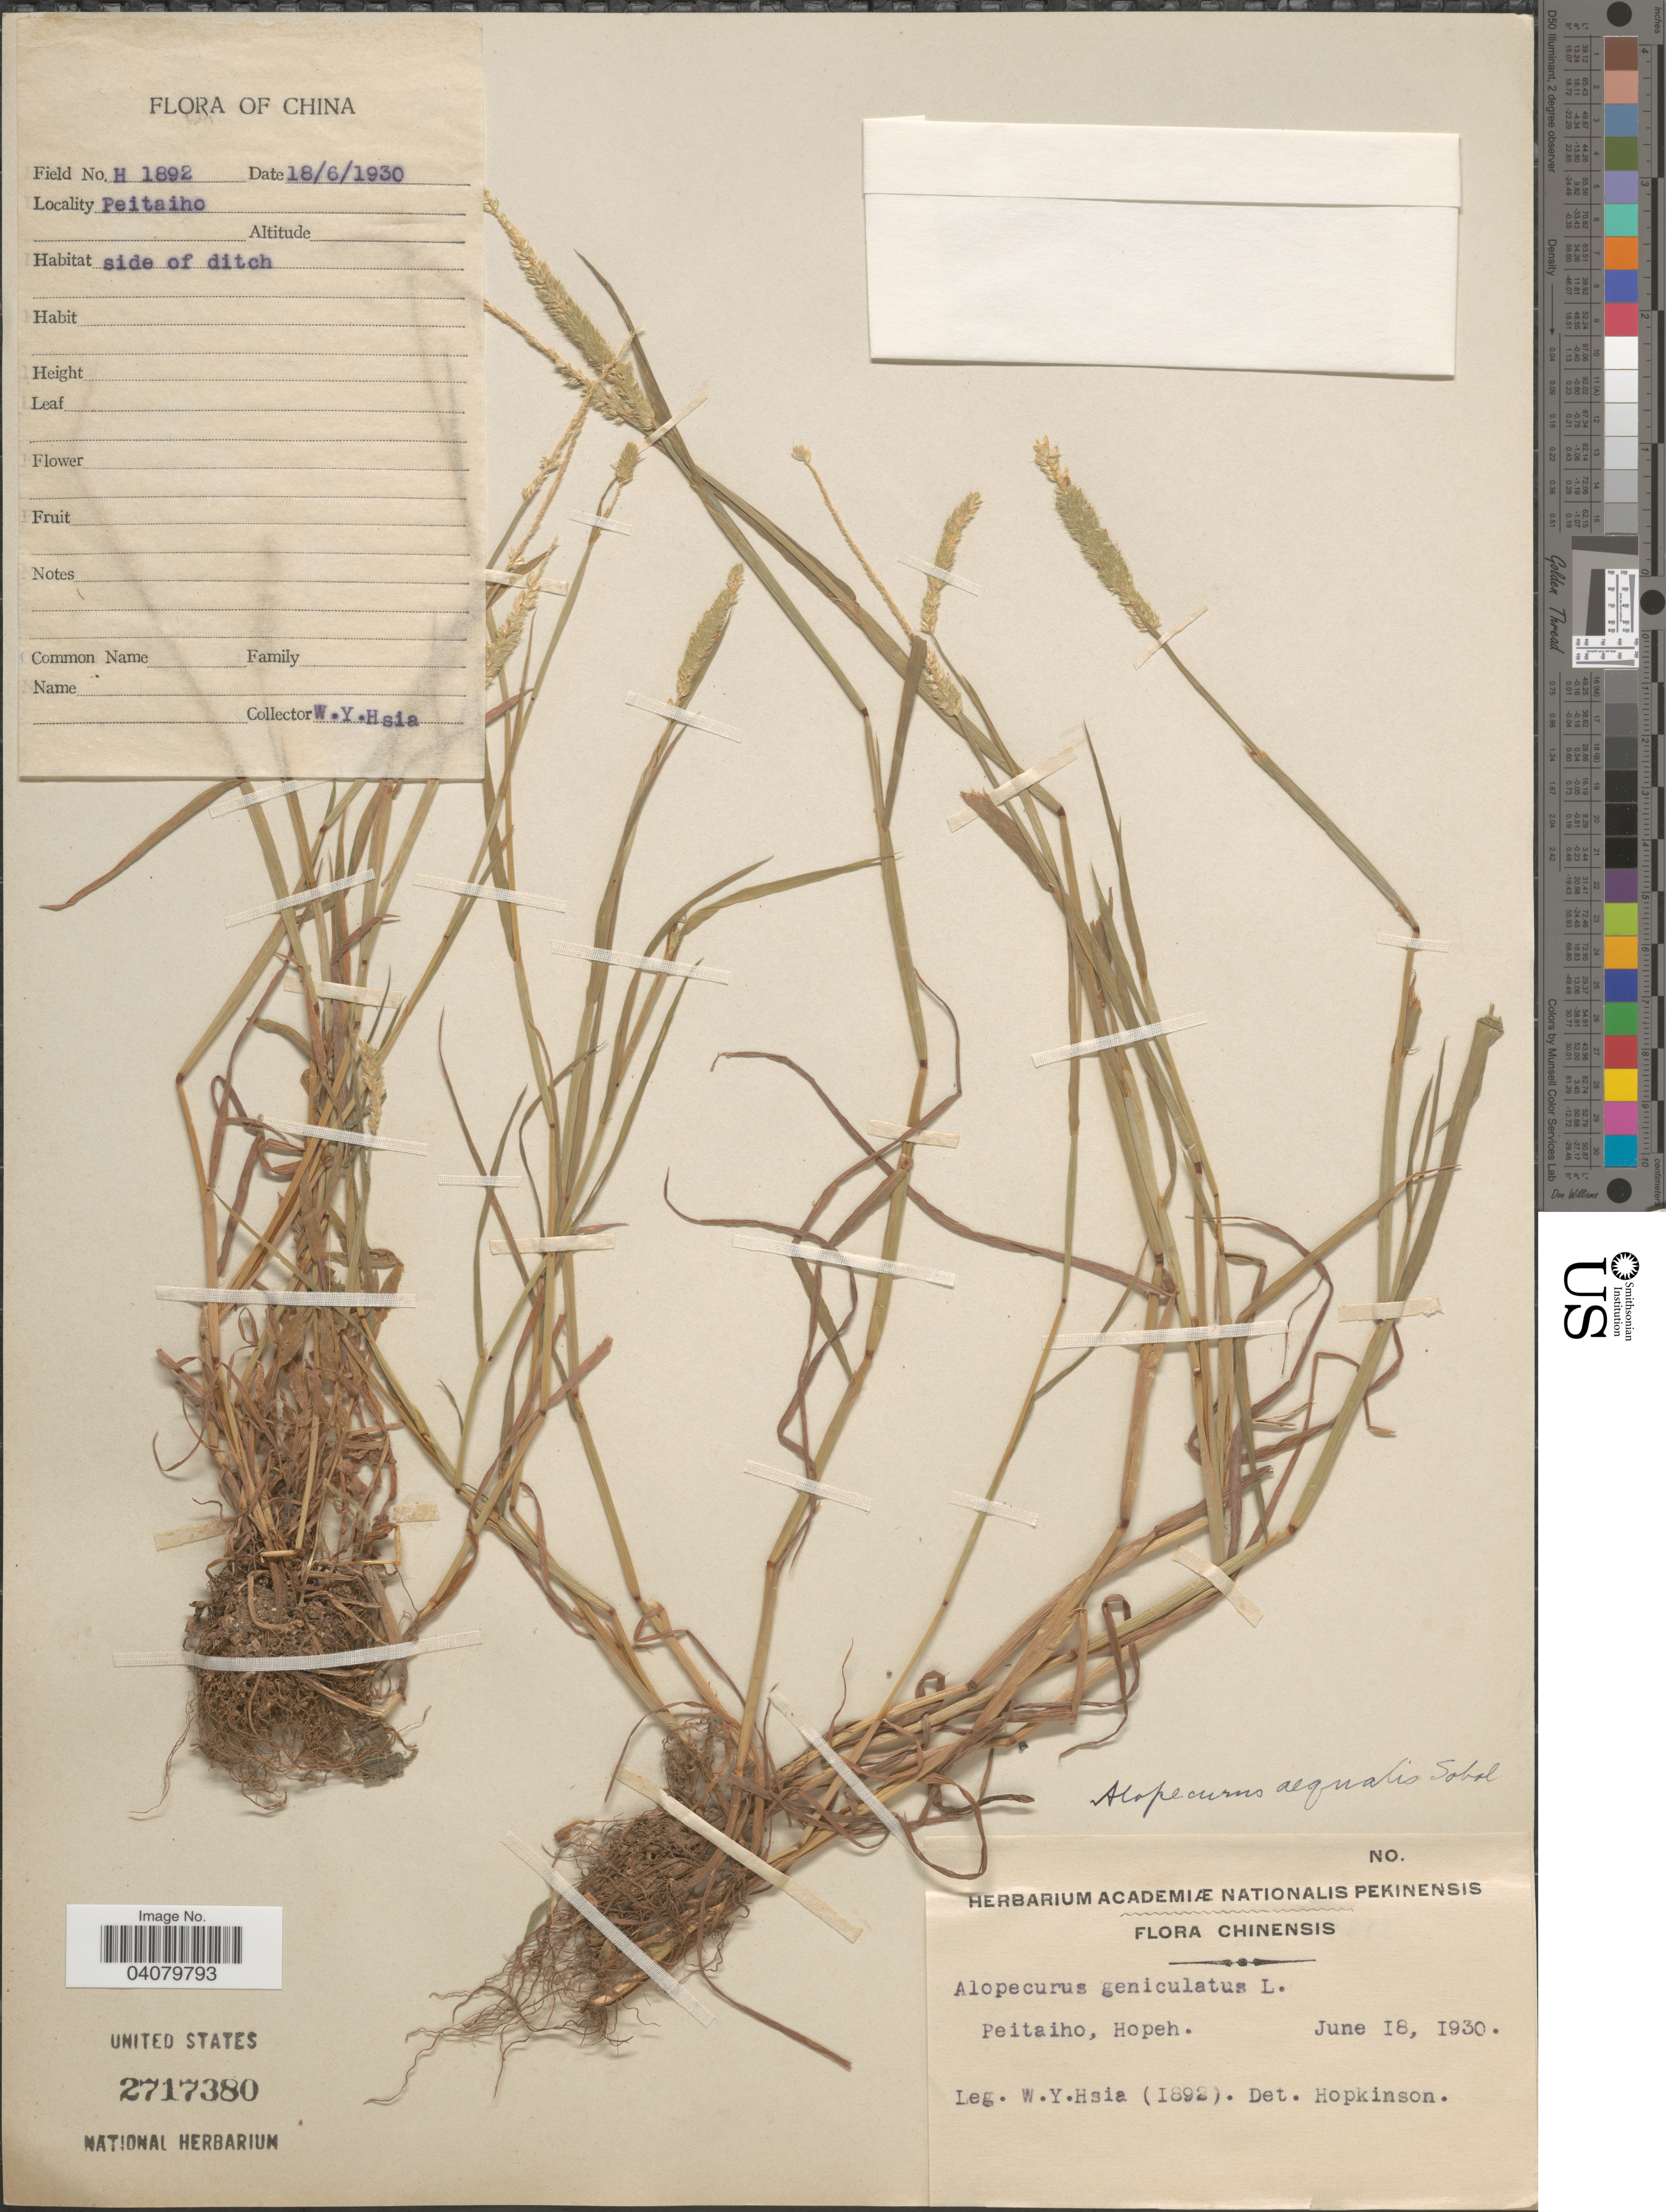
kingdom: Plantae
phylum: Tracheophyta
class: Liliopsida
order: Poales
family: Poaceae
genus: Alopecurus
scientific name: Alopecurus aequalis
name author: Sobol.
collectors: W. Hsia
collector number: H 1892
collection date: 1930-06-18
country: China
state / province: Hebei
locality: Chinensis. Peitaiho, Hopeh. Side of ditch.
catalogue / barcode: US 2717380